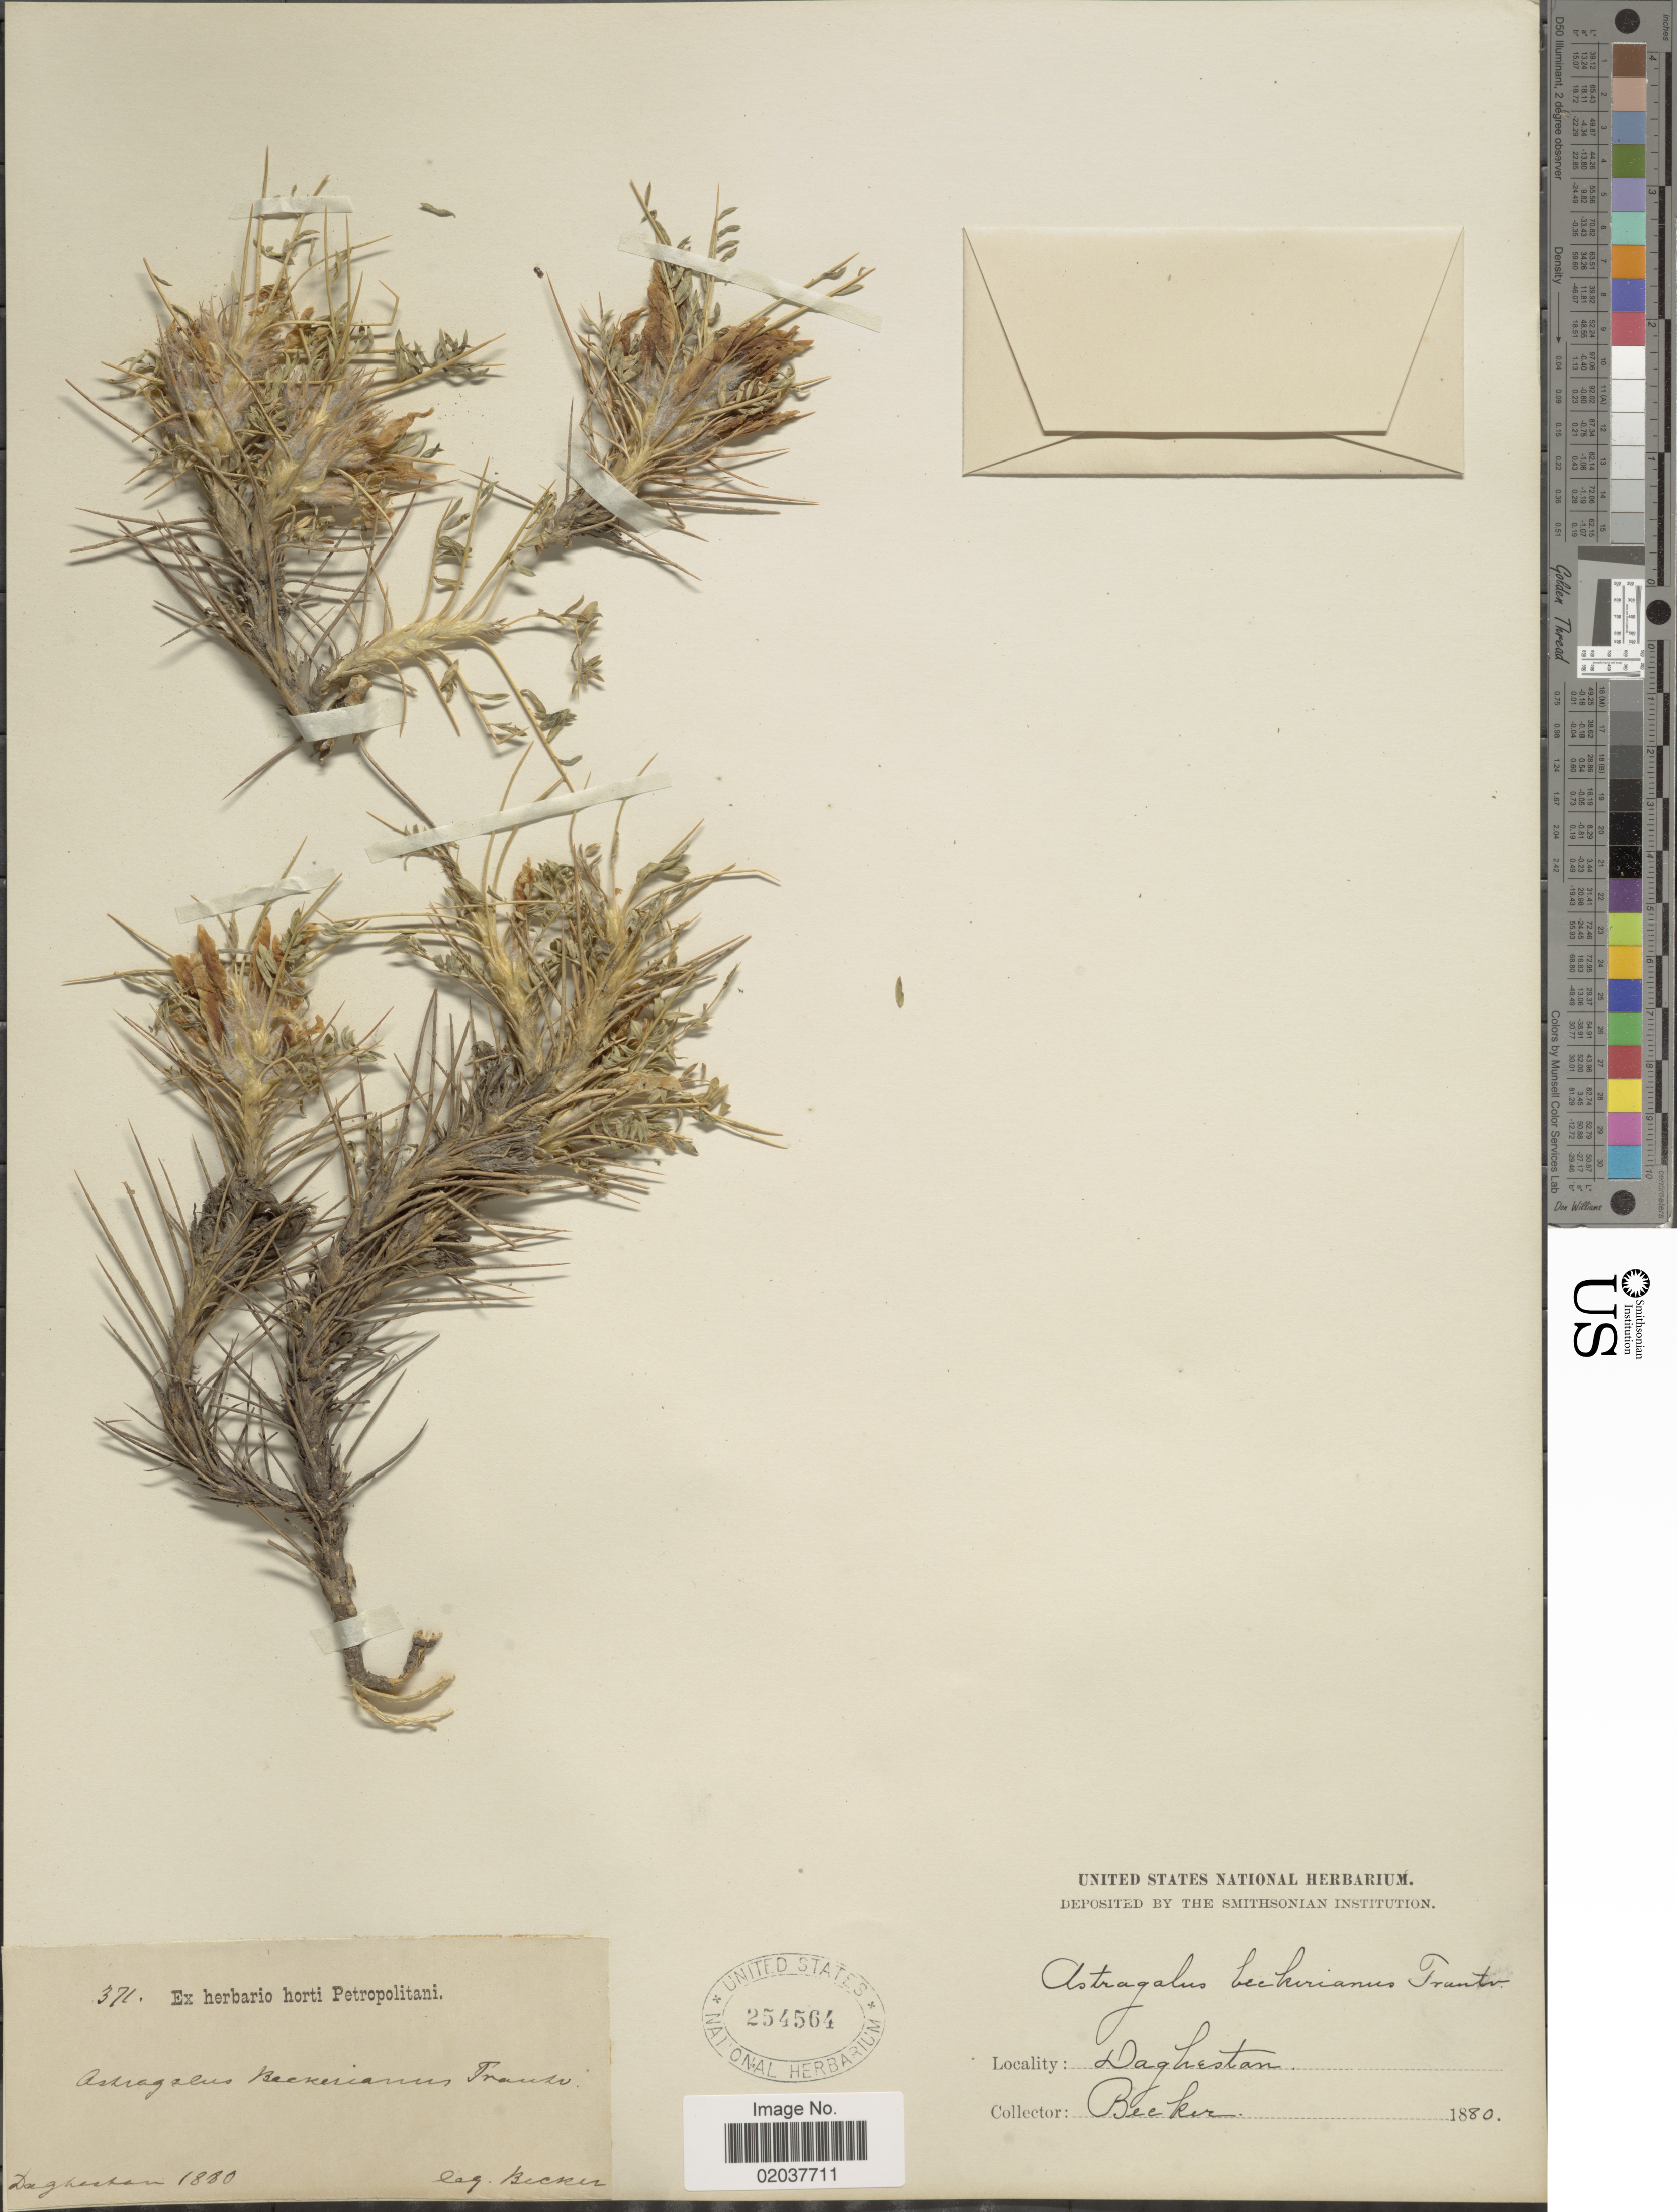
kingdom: Plantae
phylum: Tracheophyta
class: Magnoliopsida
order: Fabales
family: Fabaceae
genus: Astragalus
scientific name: Astragalus beckerianus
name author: Trautv.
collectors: -. Becker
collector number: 371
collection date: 1880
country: Russian Federation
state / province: Dagestan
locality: Daghestan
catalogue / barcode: US 254564